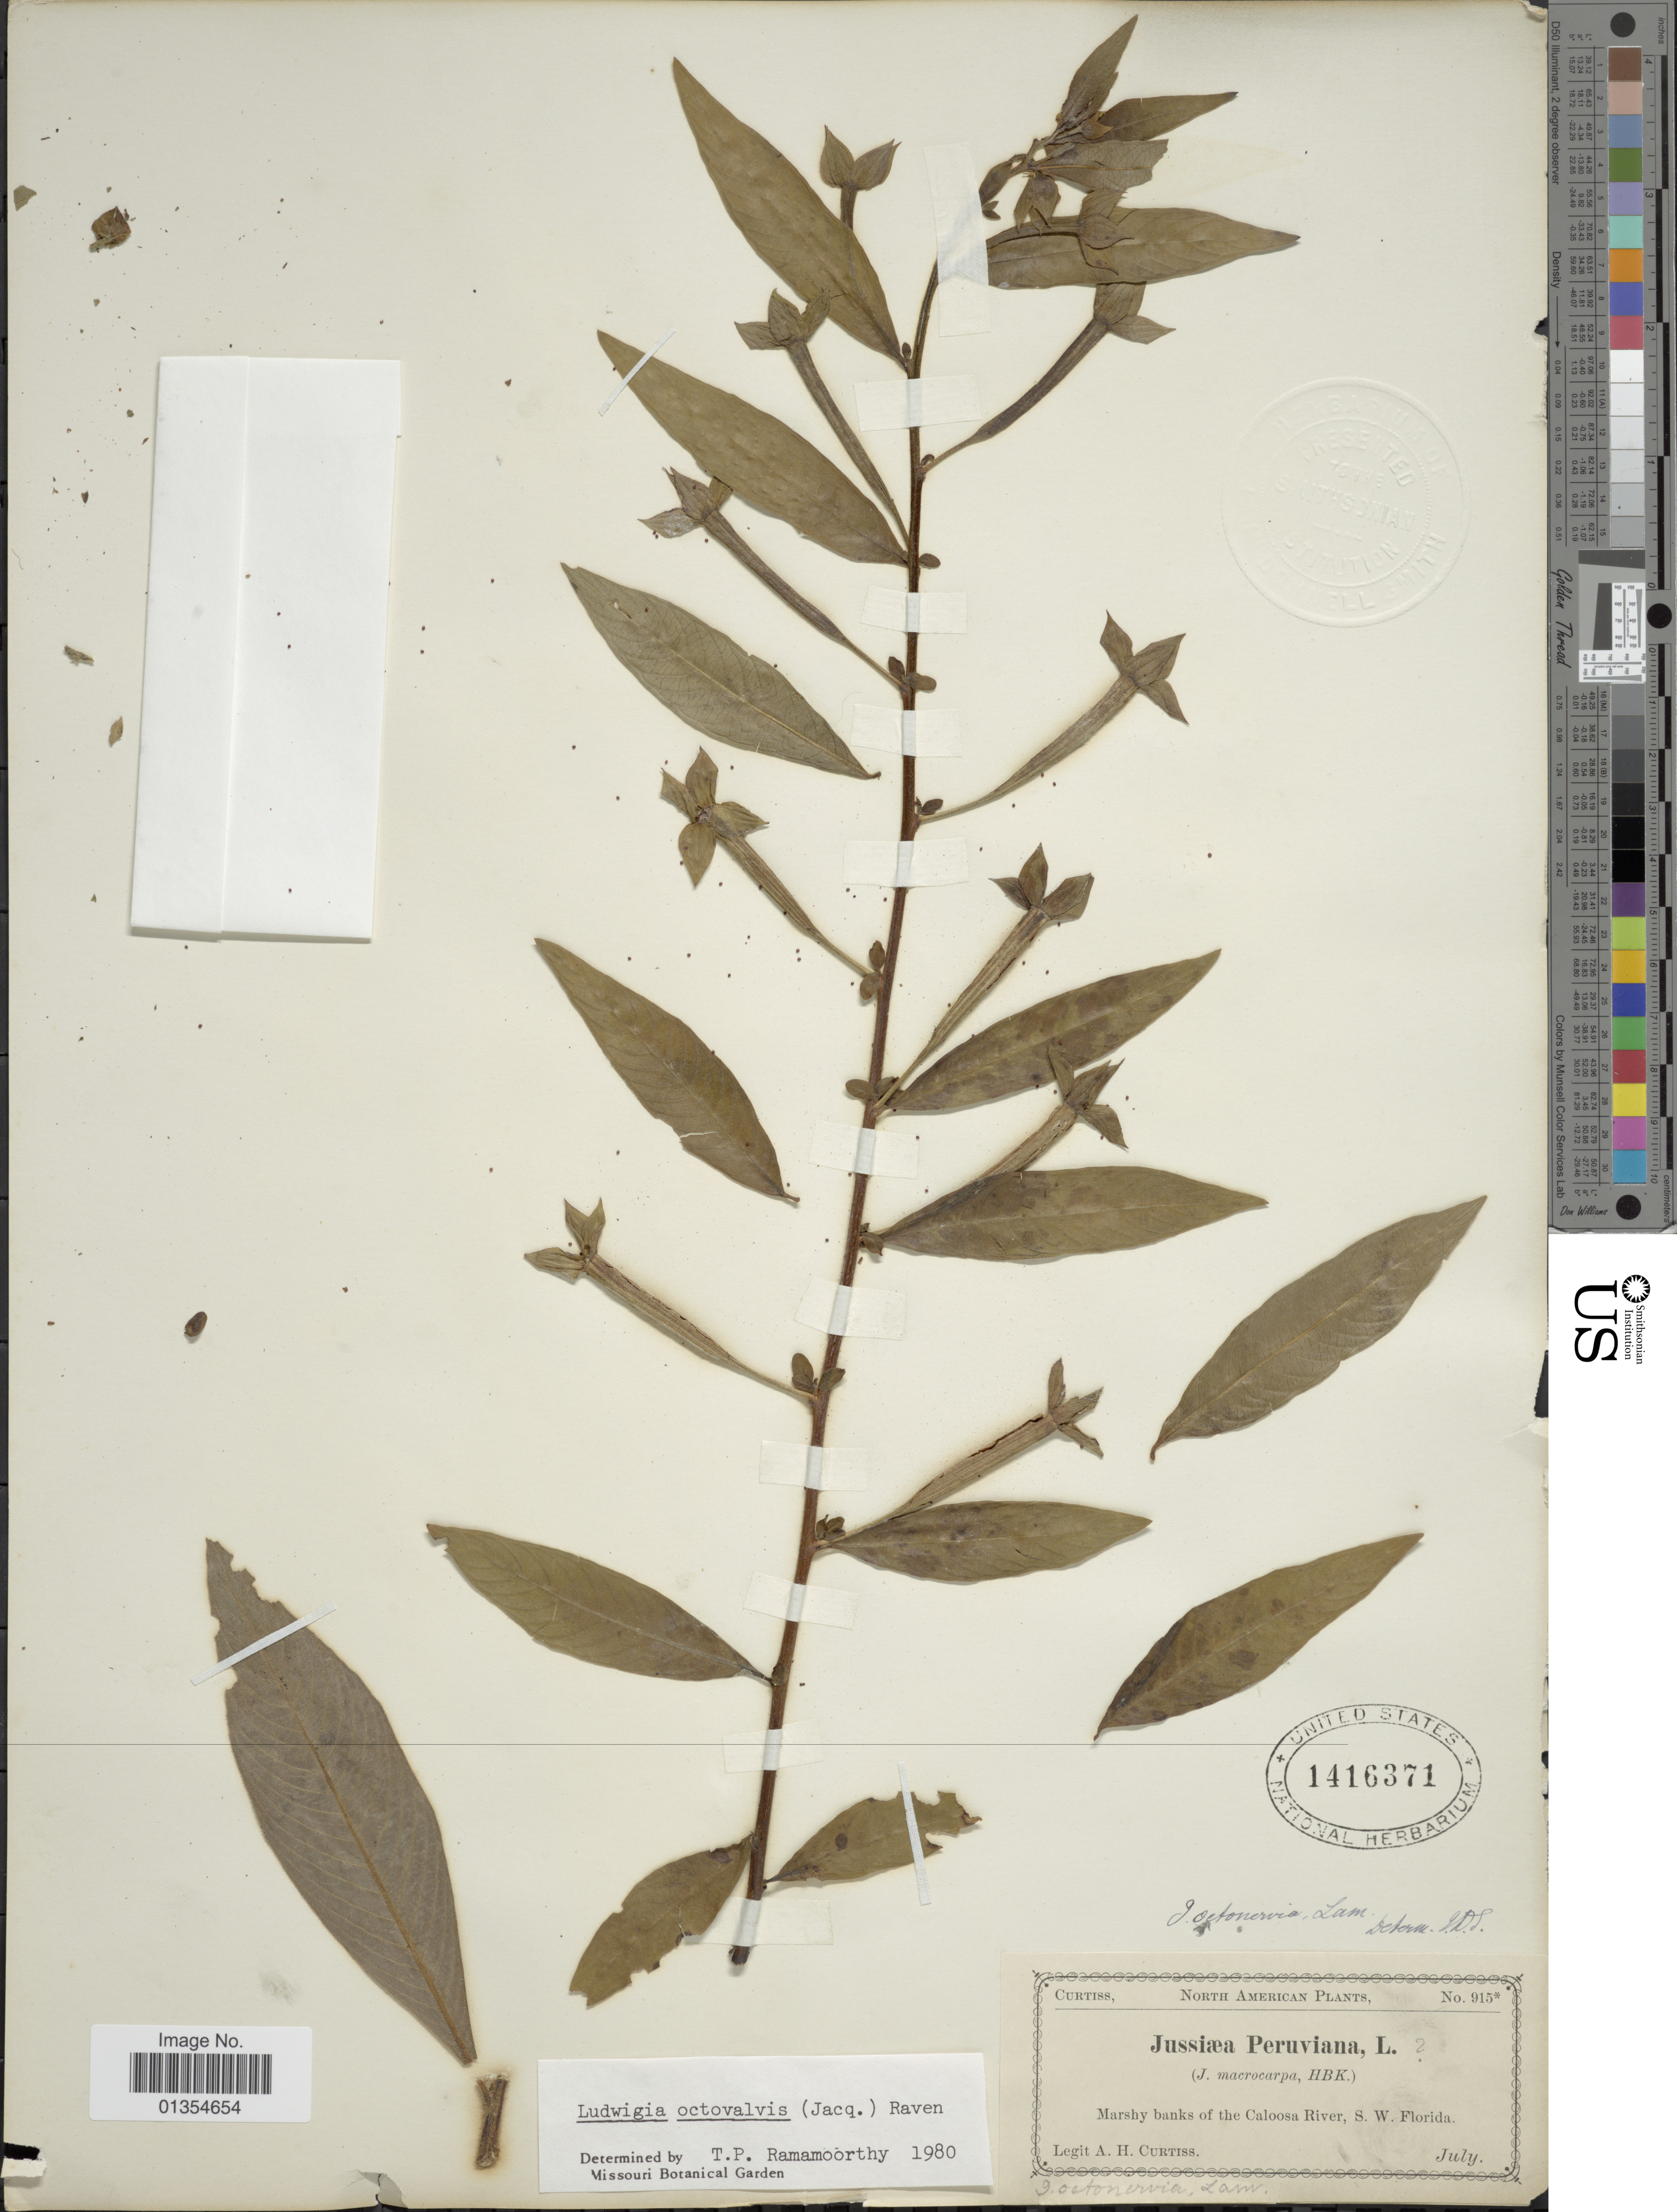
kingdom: Plantae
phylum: Tracheophyta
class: Magnoliopsida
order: Myrtales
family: Onagraceae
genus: Ludwigia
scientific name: Ludwigia octovalvis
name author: (Jacq.) P.H. Raven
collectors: A. H. Curtiss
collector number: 915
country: United States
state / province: Florida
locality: North America, Marshy banks of the Caloosa River, S.W. Florida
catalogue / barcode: US 1416371